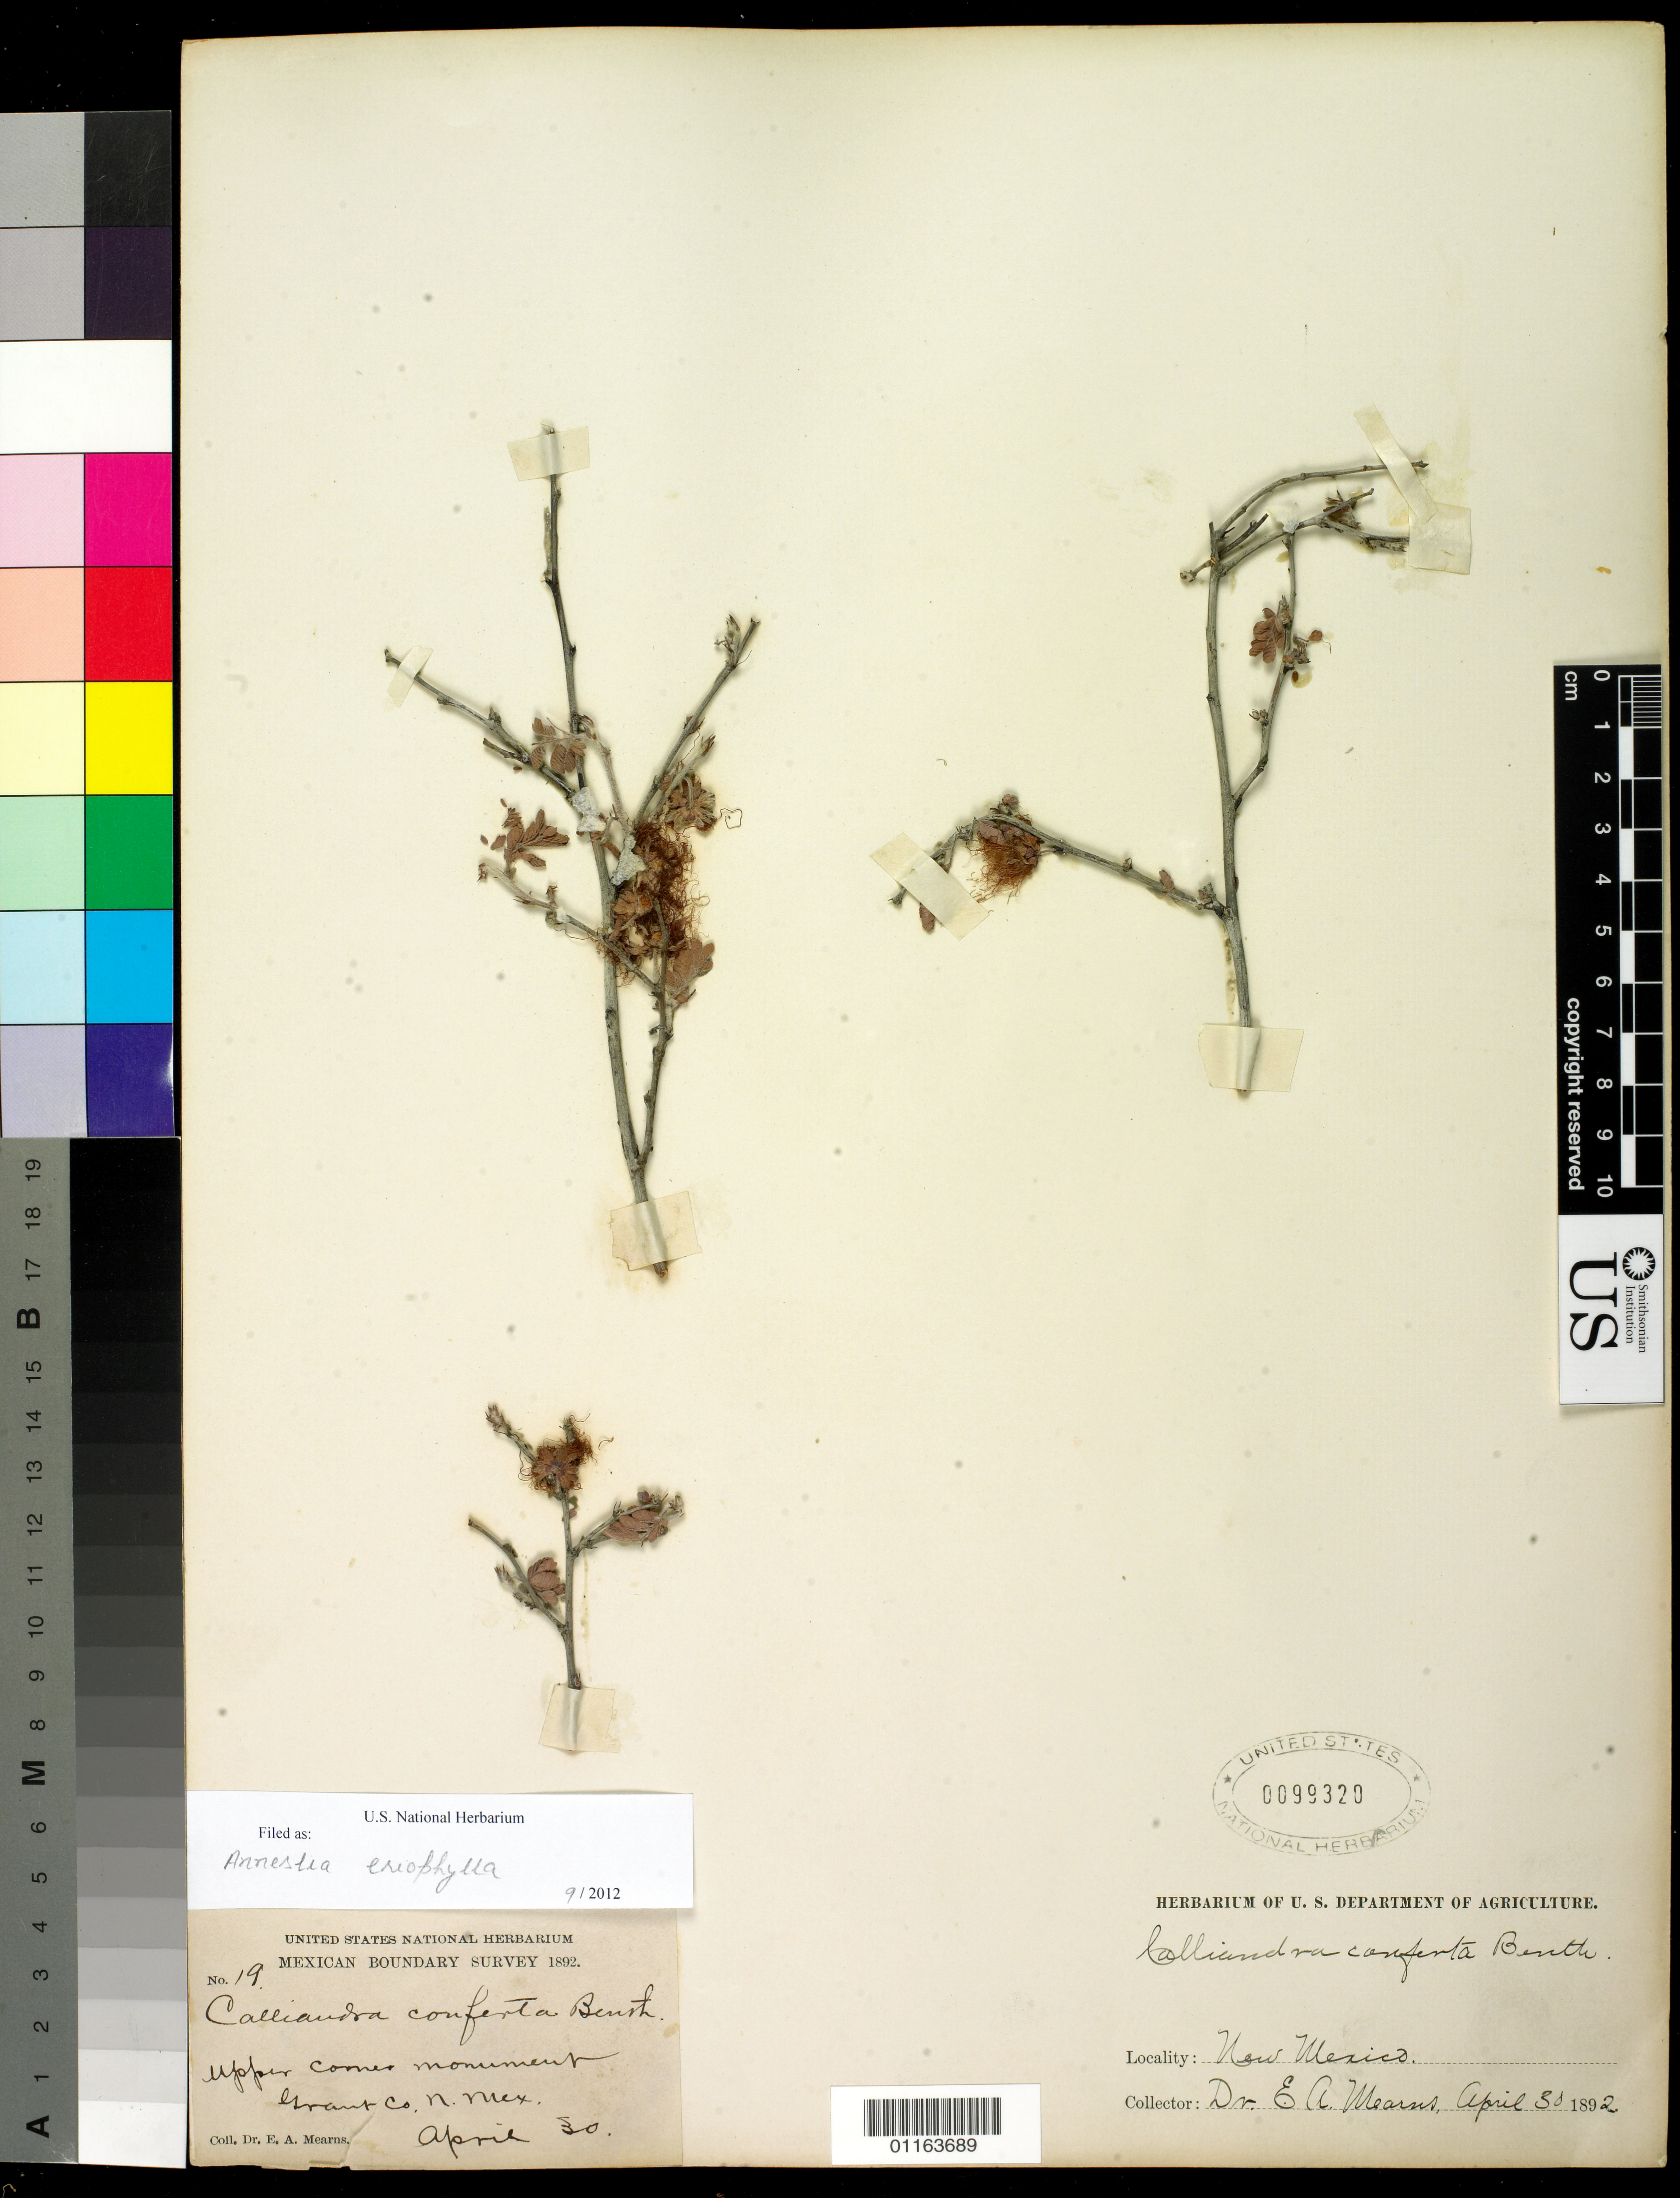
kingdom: Plantae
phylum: Tracheophyta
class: Magnoliopsida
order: Fabales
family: Fabaceae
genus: Calliandra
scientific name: Calliandra eriophylla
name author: Benth.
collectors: E. A. Mearns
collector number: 19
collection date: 1892-04-30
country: United States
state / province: New Mexico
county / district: Grant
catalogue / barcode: US 99320